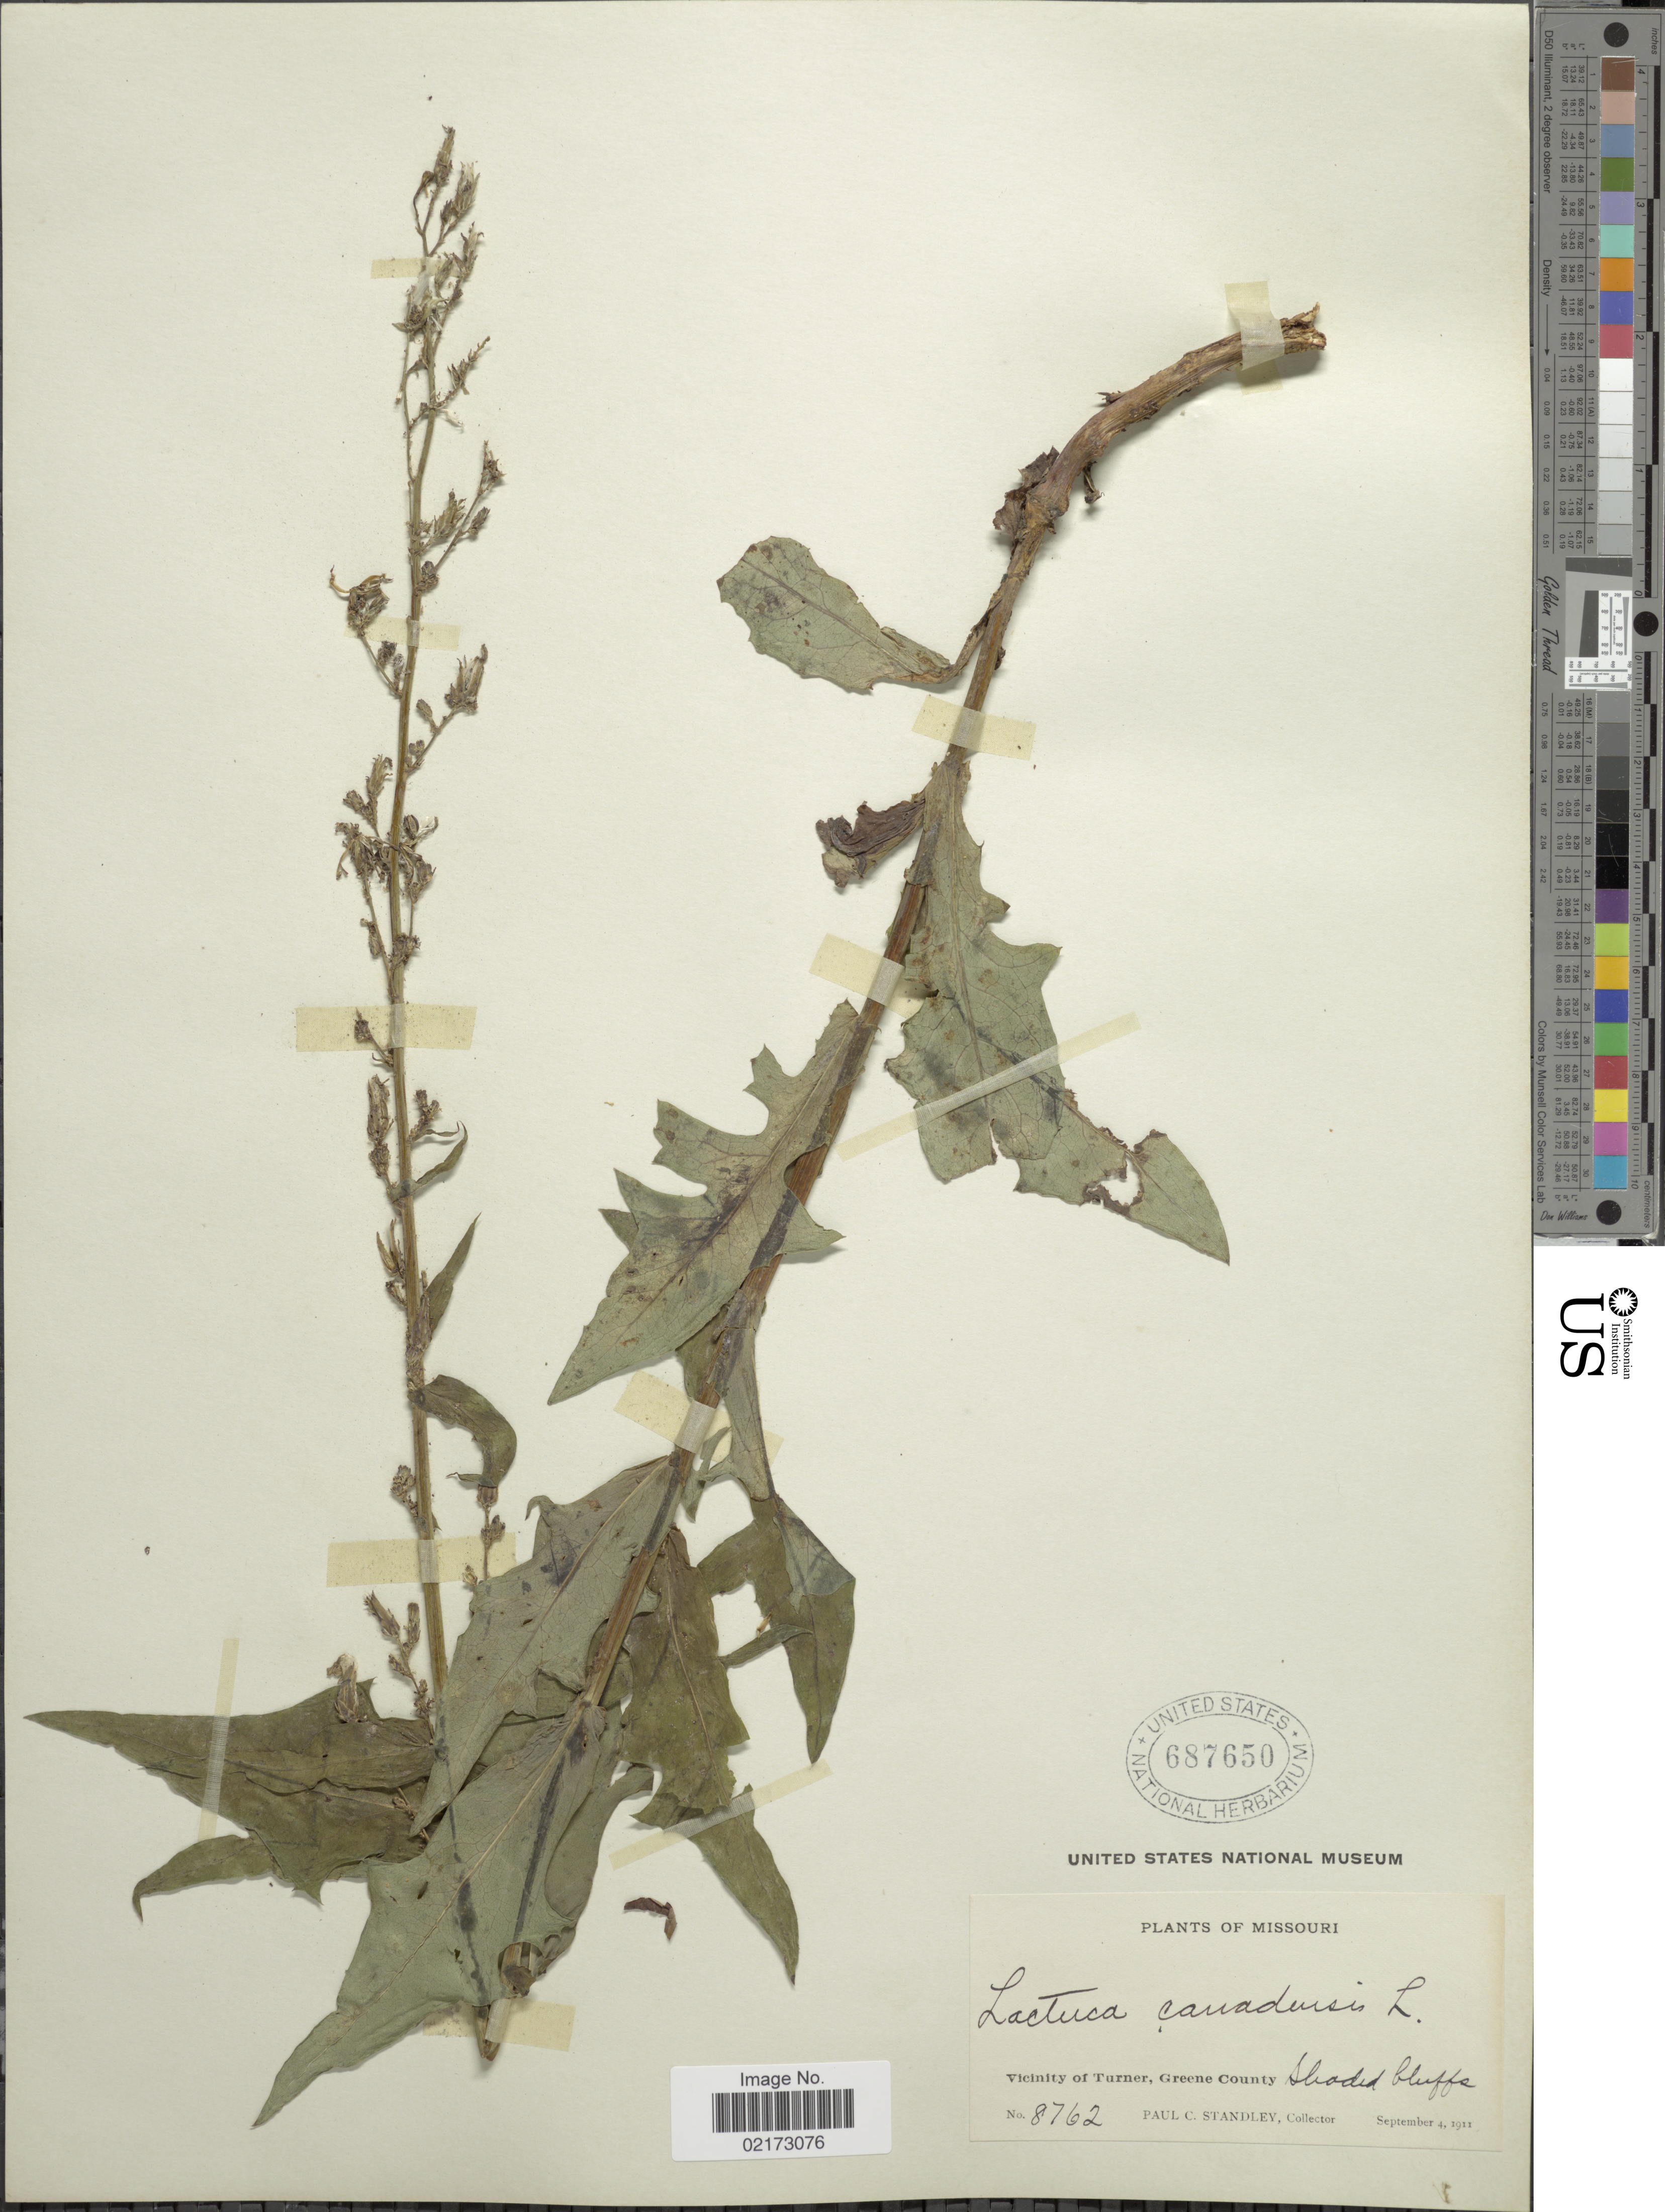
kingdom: Plantae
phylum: Tracheophyta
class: Magnoliopsida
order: Asterales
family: Asteraceae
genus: Lactuca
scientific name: Lactuca canadensis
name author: L.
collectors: P. C. Standley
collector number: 8762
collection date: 1911-09-04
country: United States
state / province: Missouri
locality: Vicinity of Turner, Greene County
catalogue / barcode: US 687650